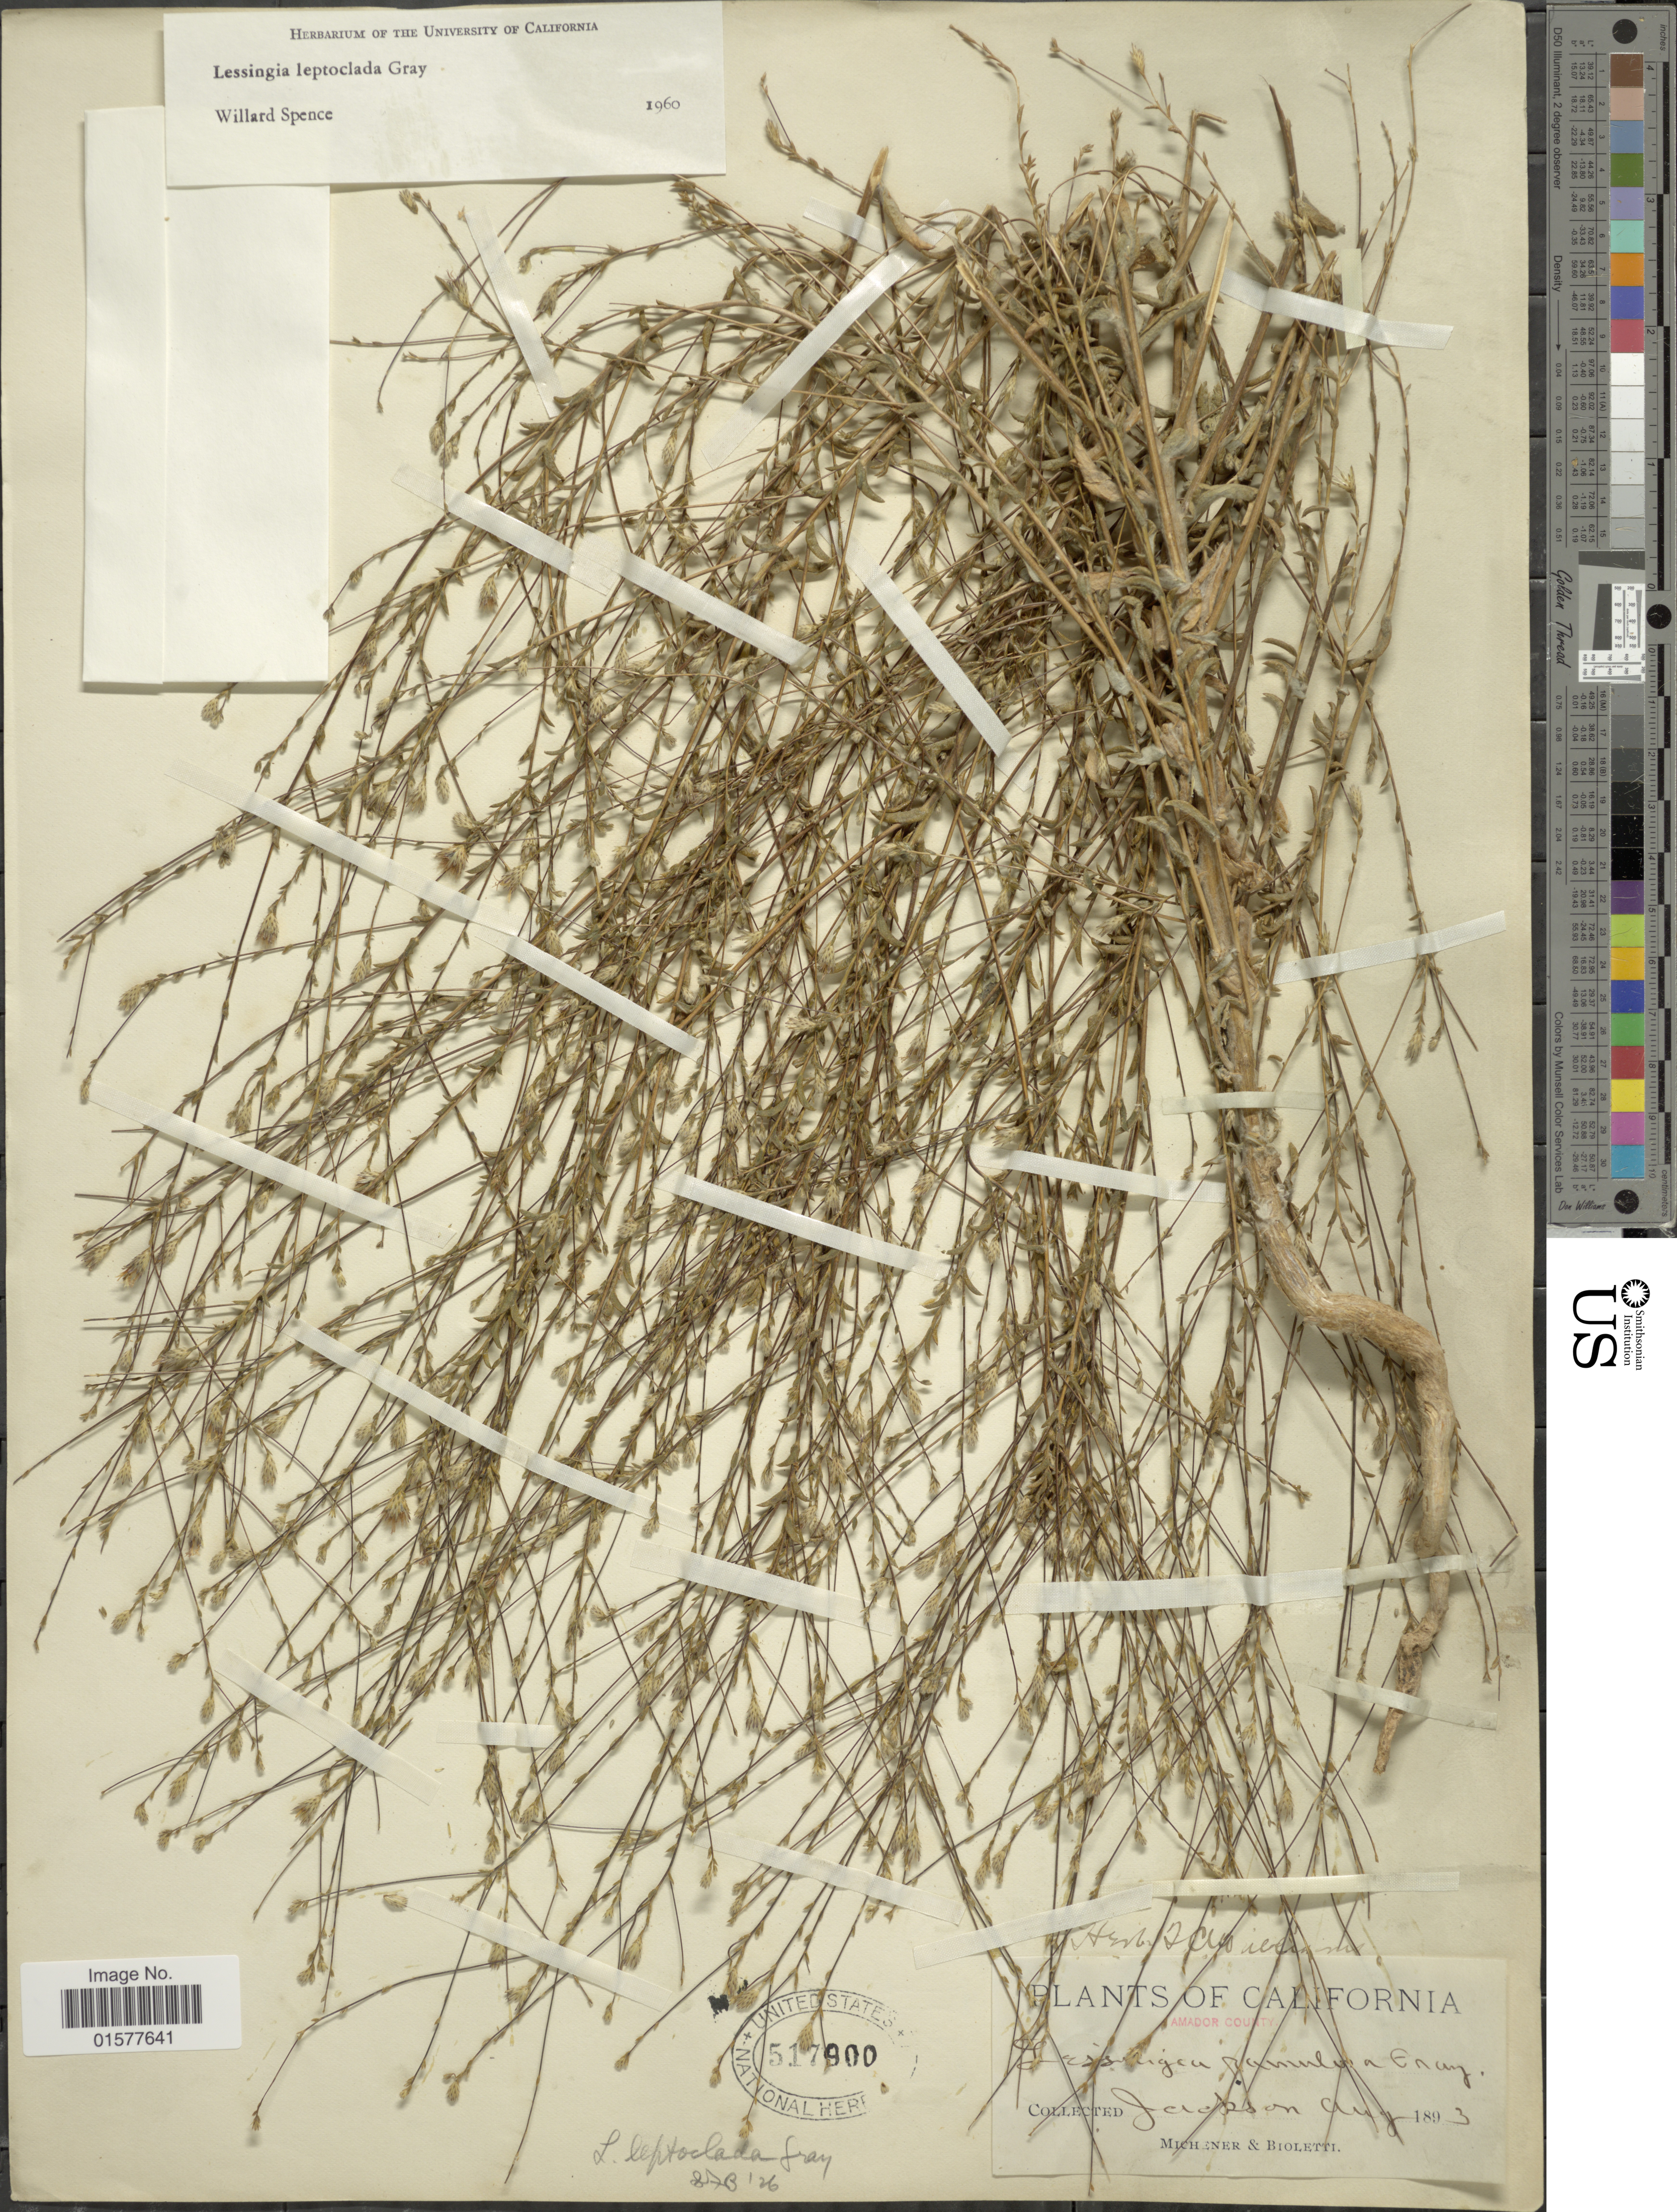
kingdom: Plantae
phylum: Tracheophyta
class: Magnoliopsida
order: Asterales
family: Asteraceae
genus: Lessingia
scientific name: Lessingia leptoclada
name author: A. Gray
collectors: -. Michener & -- Bioletti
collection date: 1893-08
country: United States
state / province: California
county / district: Amador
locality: Amador County, Jackson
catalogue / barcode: US 517900